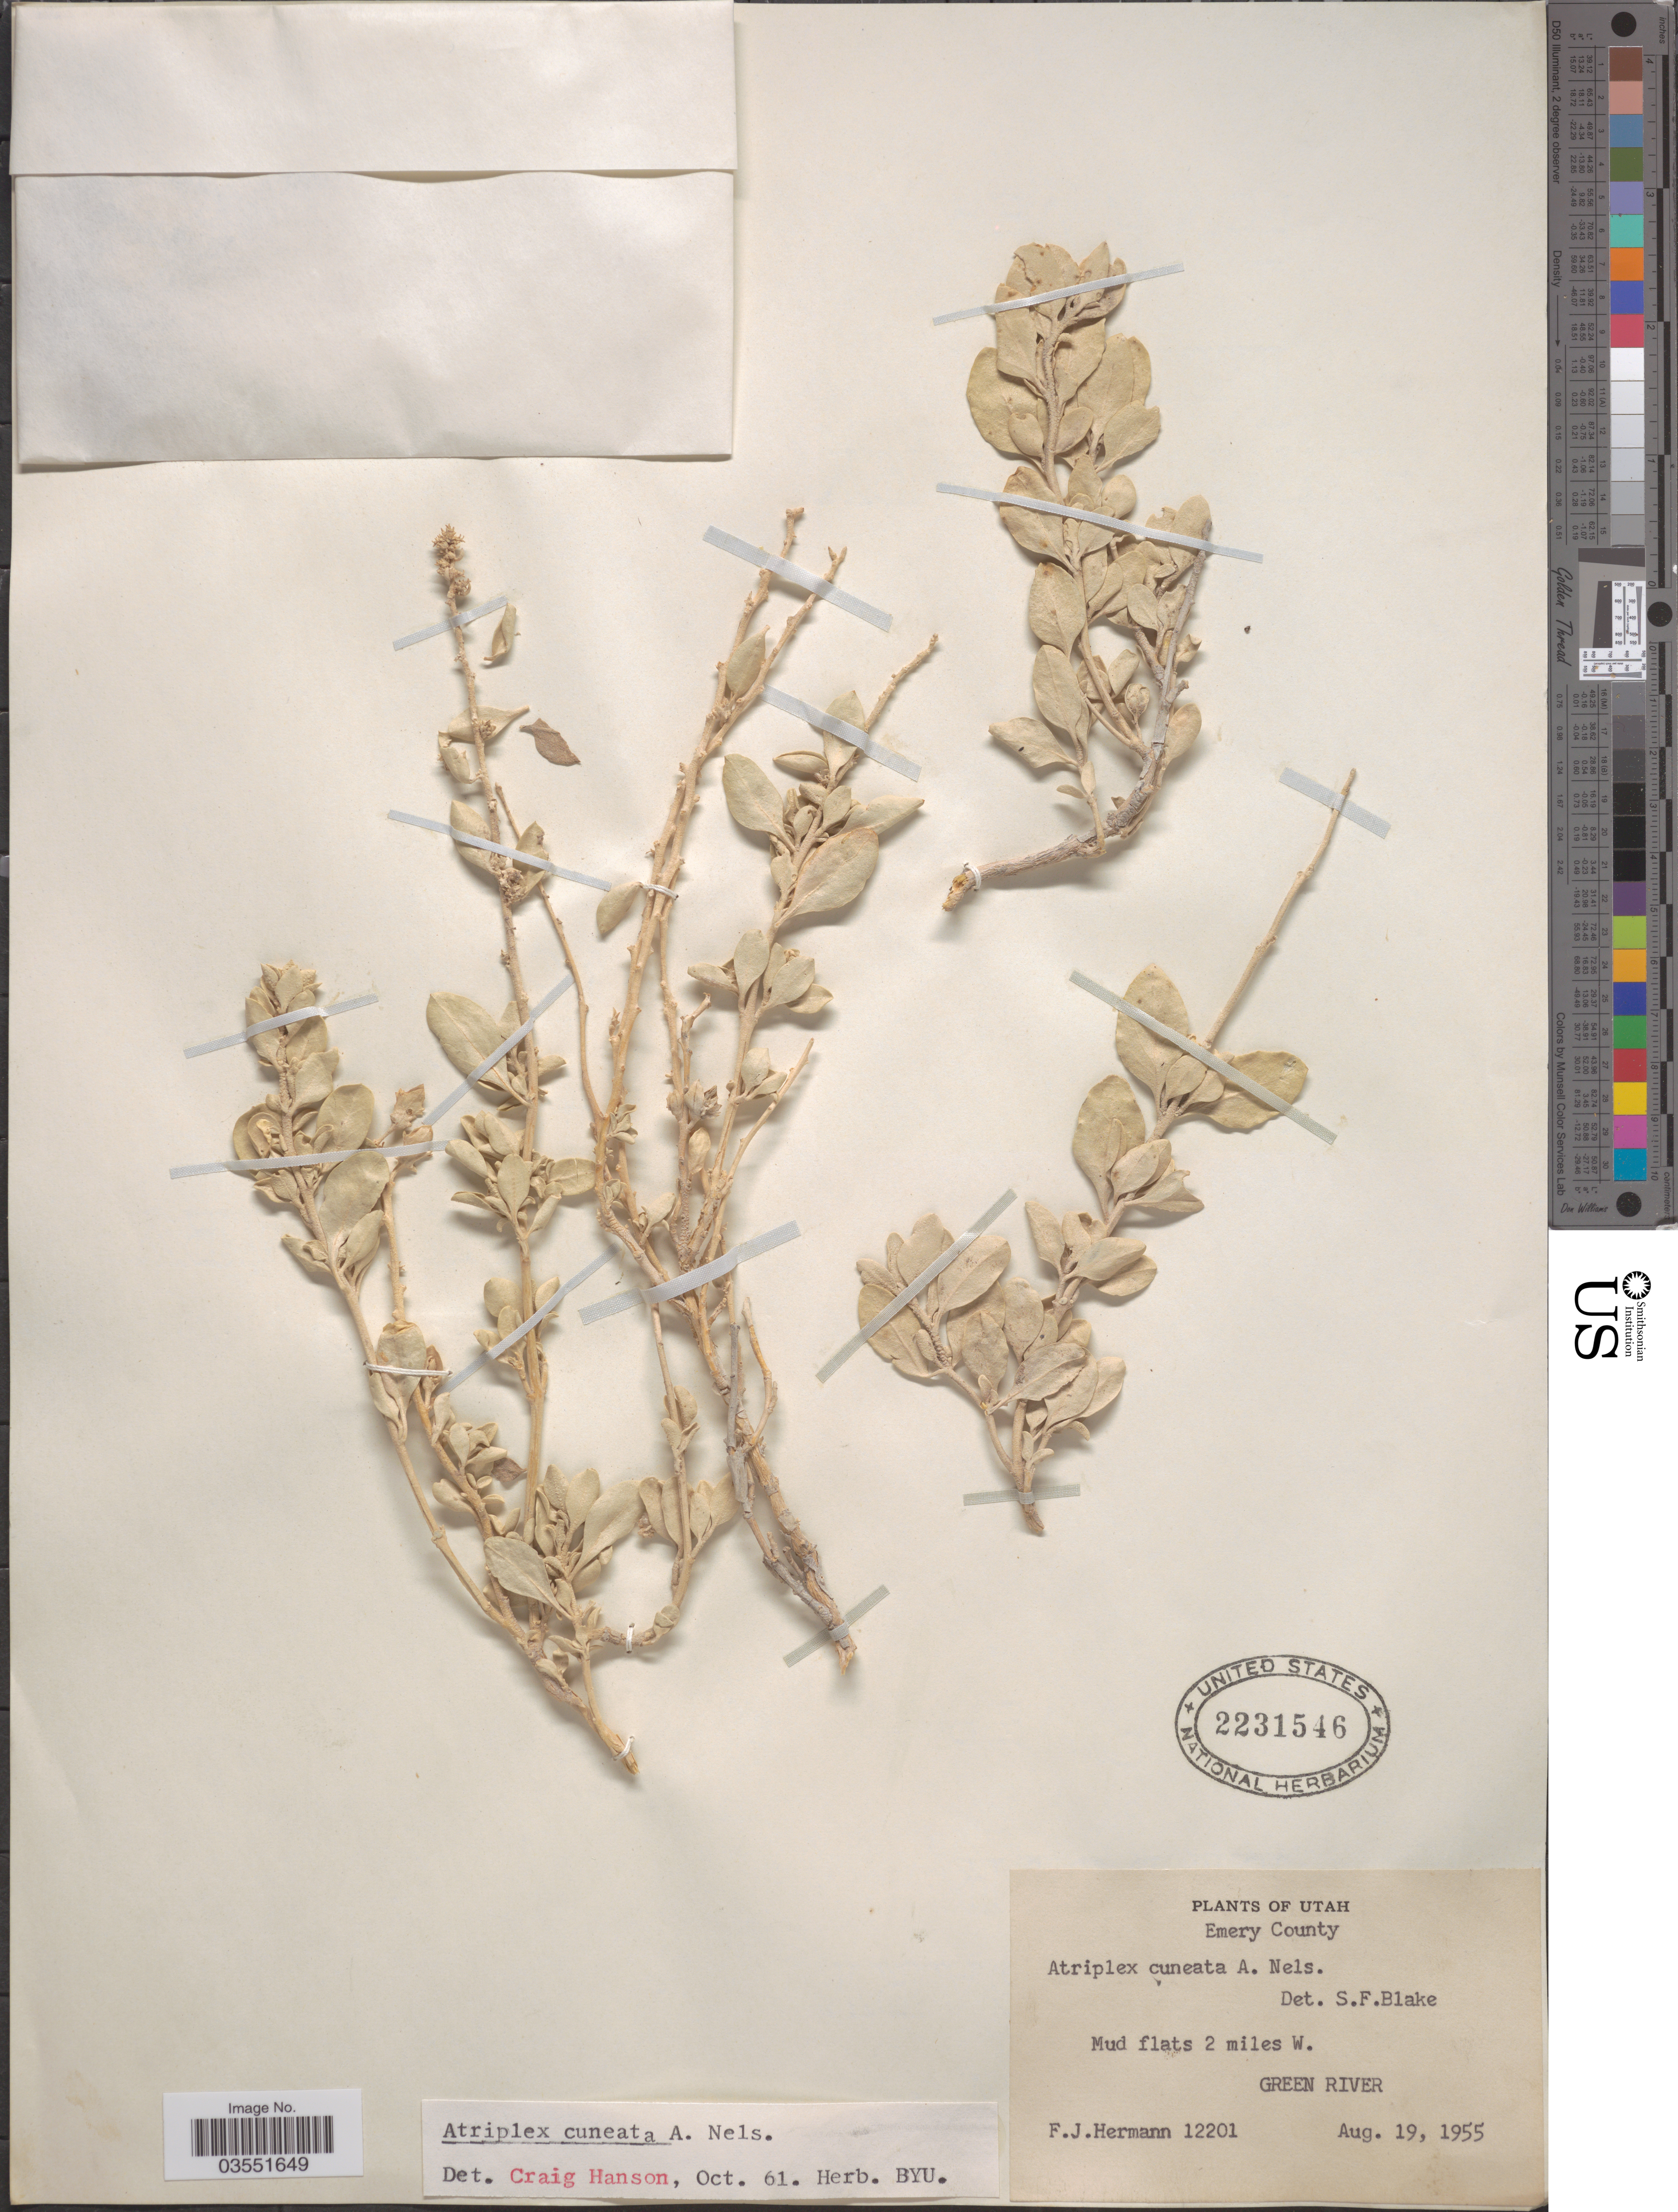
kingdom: Plantae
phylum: Tracheophyta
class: Magnoliopsida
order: Caryophyllales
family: Amaranthaceae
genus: Atriplex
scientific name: Atriplex cuneata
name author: A. Nelson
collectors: F. J. Hermann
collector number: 12201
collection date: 1955-08-19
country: United States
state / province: Utah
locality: Emery County. Mud flats 2 miles W. Green River.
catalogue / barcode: US 2231546